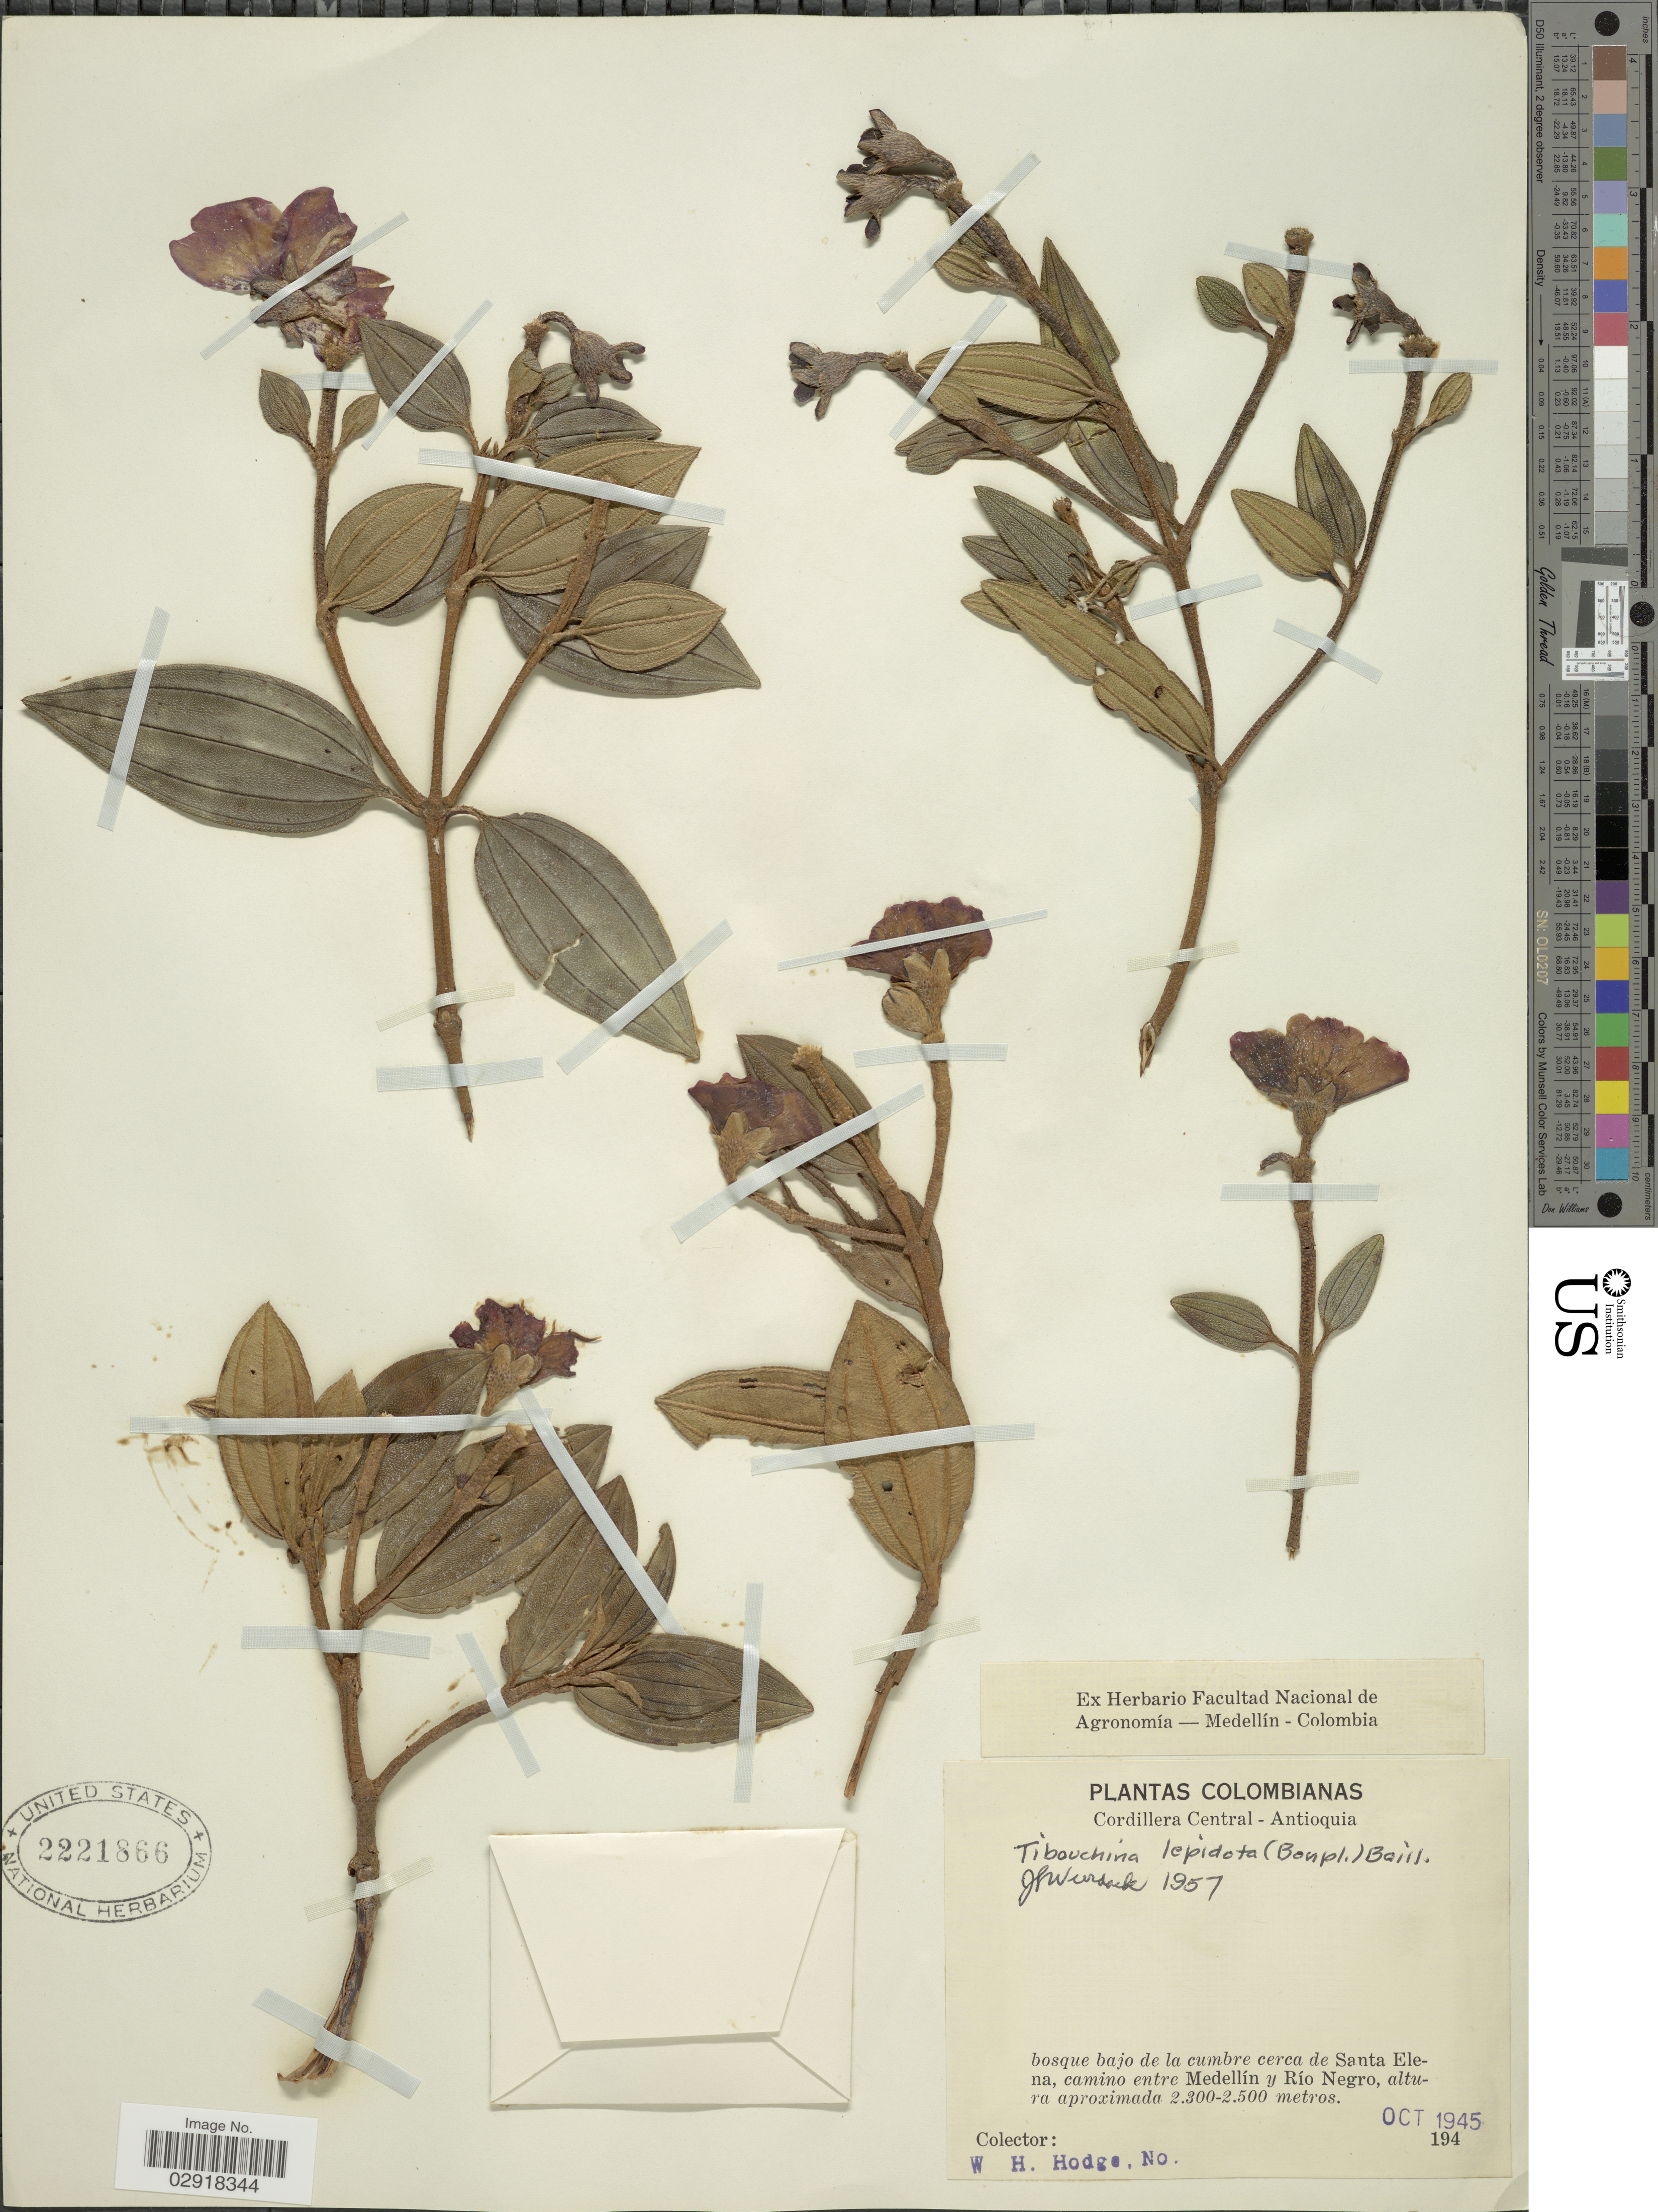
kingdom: Plantae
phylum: Tracheophyta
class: Magnoliopsida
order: Myrtales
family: Melastomataceae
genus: Andesanthus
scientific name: Andesanthus lepidotus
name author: (Humb. & Bonpl.) P.J.F. Guim. & Michelang.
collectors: W. Hodge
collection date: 1945-10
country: Colombia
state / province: Antioquia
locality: Cordillera Central, bosque bajo de la cumbre cerca de Santa Elena, camino entre Medellín y Río Negro.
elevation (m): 2300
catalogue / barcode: US 2221866